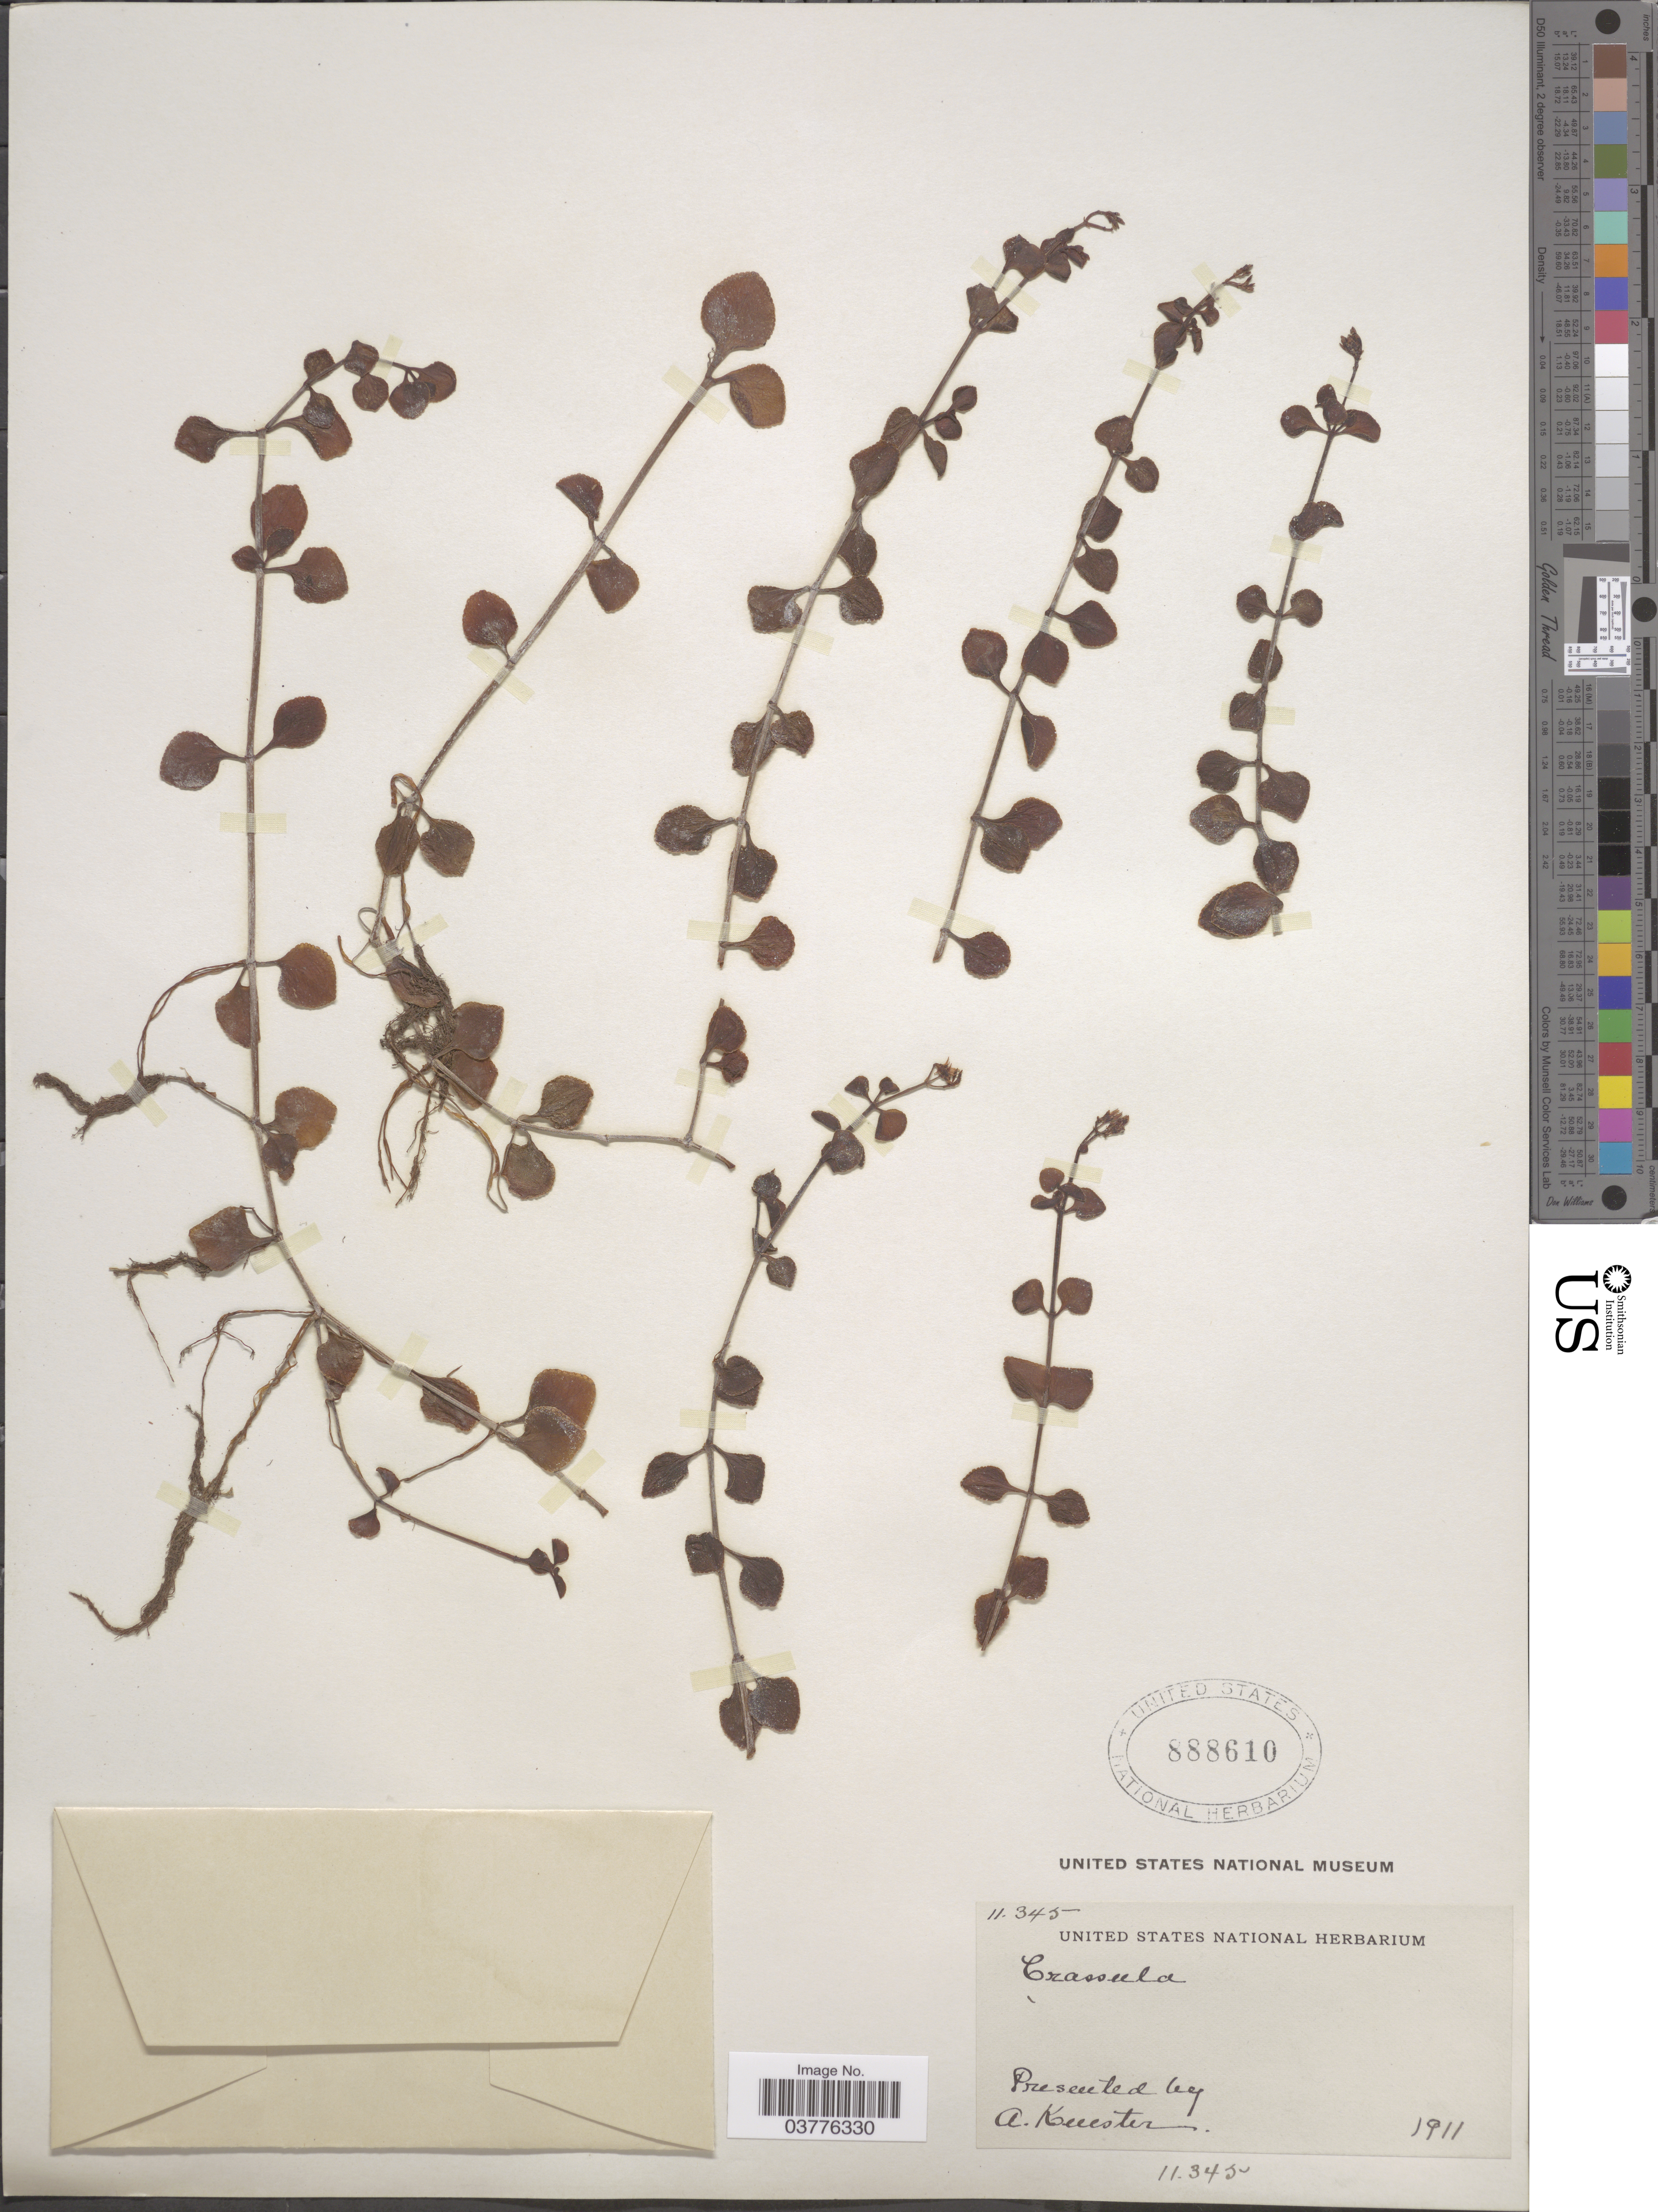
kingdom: Plantae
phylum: Tracheophyta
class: Magnoliopsida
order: Saxifragales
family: Crassulaceae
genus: Crassula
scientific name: Crassula sp.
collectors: A. Kuester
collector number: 11345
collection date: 1911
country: United States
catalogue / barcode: US 888610